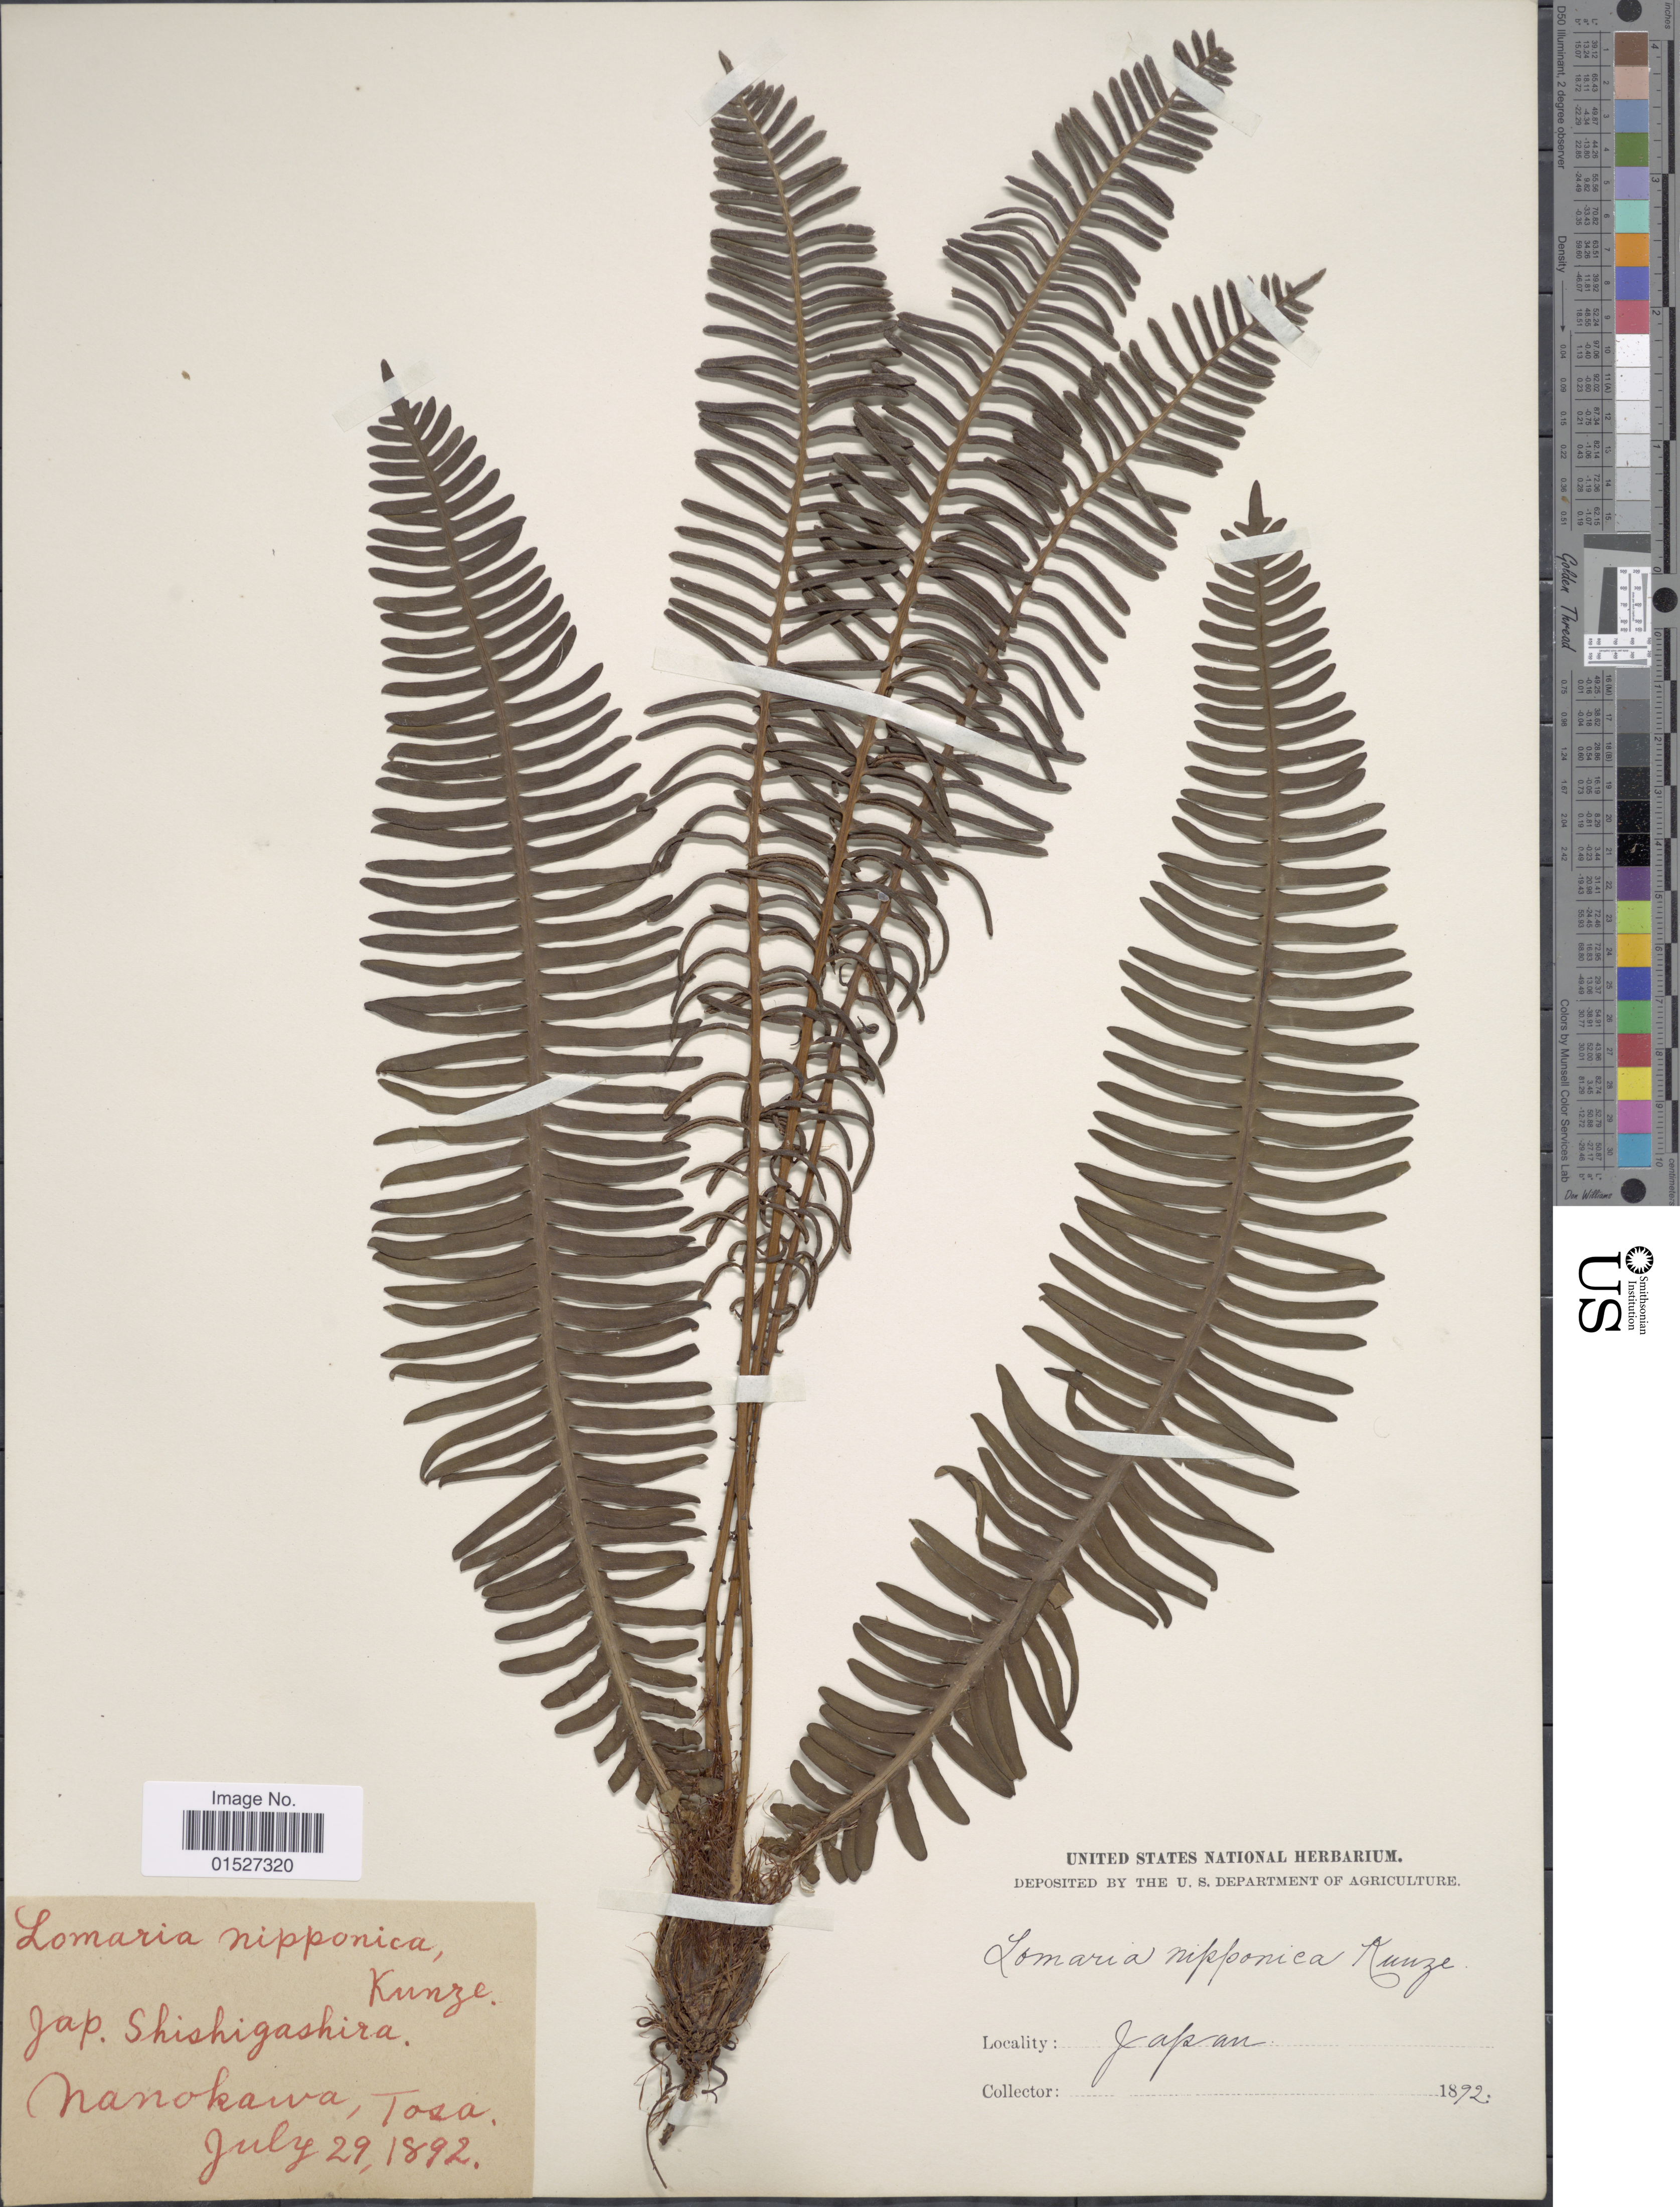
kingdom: Plantae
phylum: Tracheophyta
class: Polypodiopsida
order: Polypodiales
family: Blechnaceae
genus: Blechnum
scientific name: Blechnum nipponicum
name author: (Kunze) Makino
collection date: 1892-07-29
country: Japan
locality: Nanokawa, Tosa.